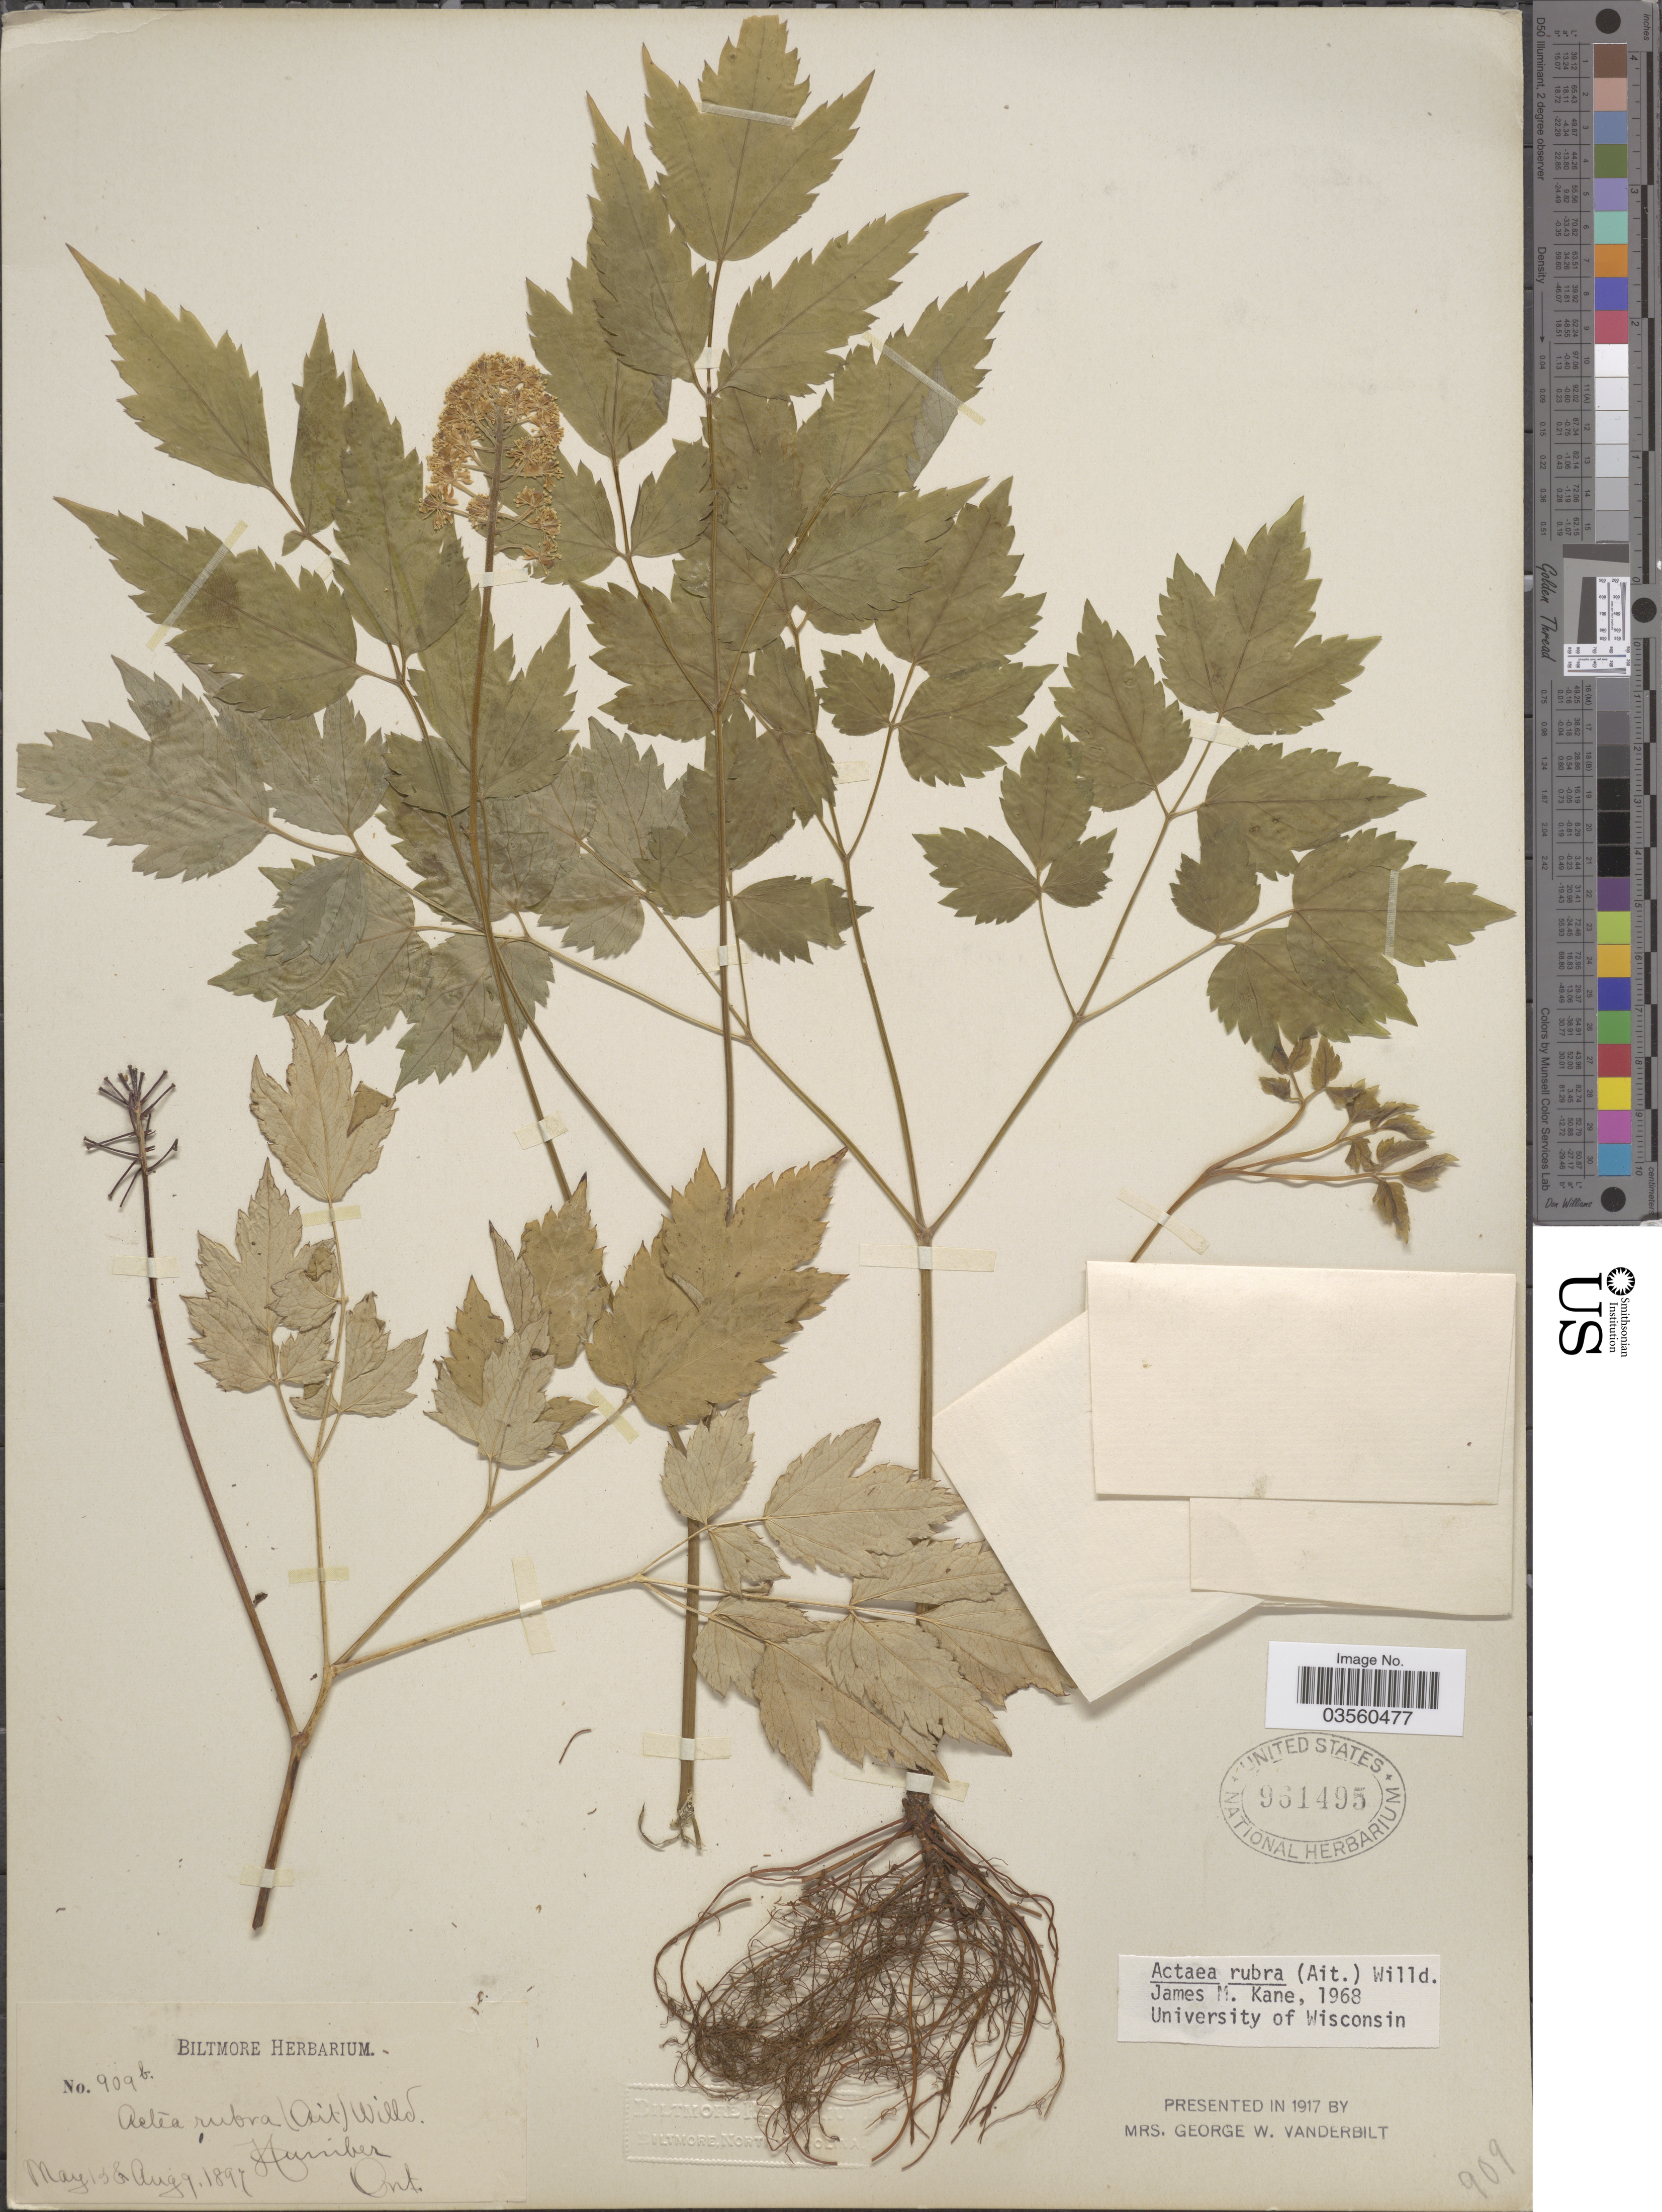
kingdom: Plantae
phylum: Tracheophyta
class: Magnoliopsida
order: Ranunculales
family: Ranunculaceae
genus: Actaea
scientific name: Actaea rubra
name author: (Aiton) Willd.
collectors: ex herb. Biltmore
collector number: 909b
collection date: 1897-05-13/1897-08-09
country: Canada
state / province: Ontario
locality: Huniber.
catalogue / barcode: US 961495